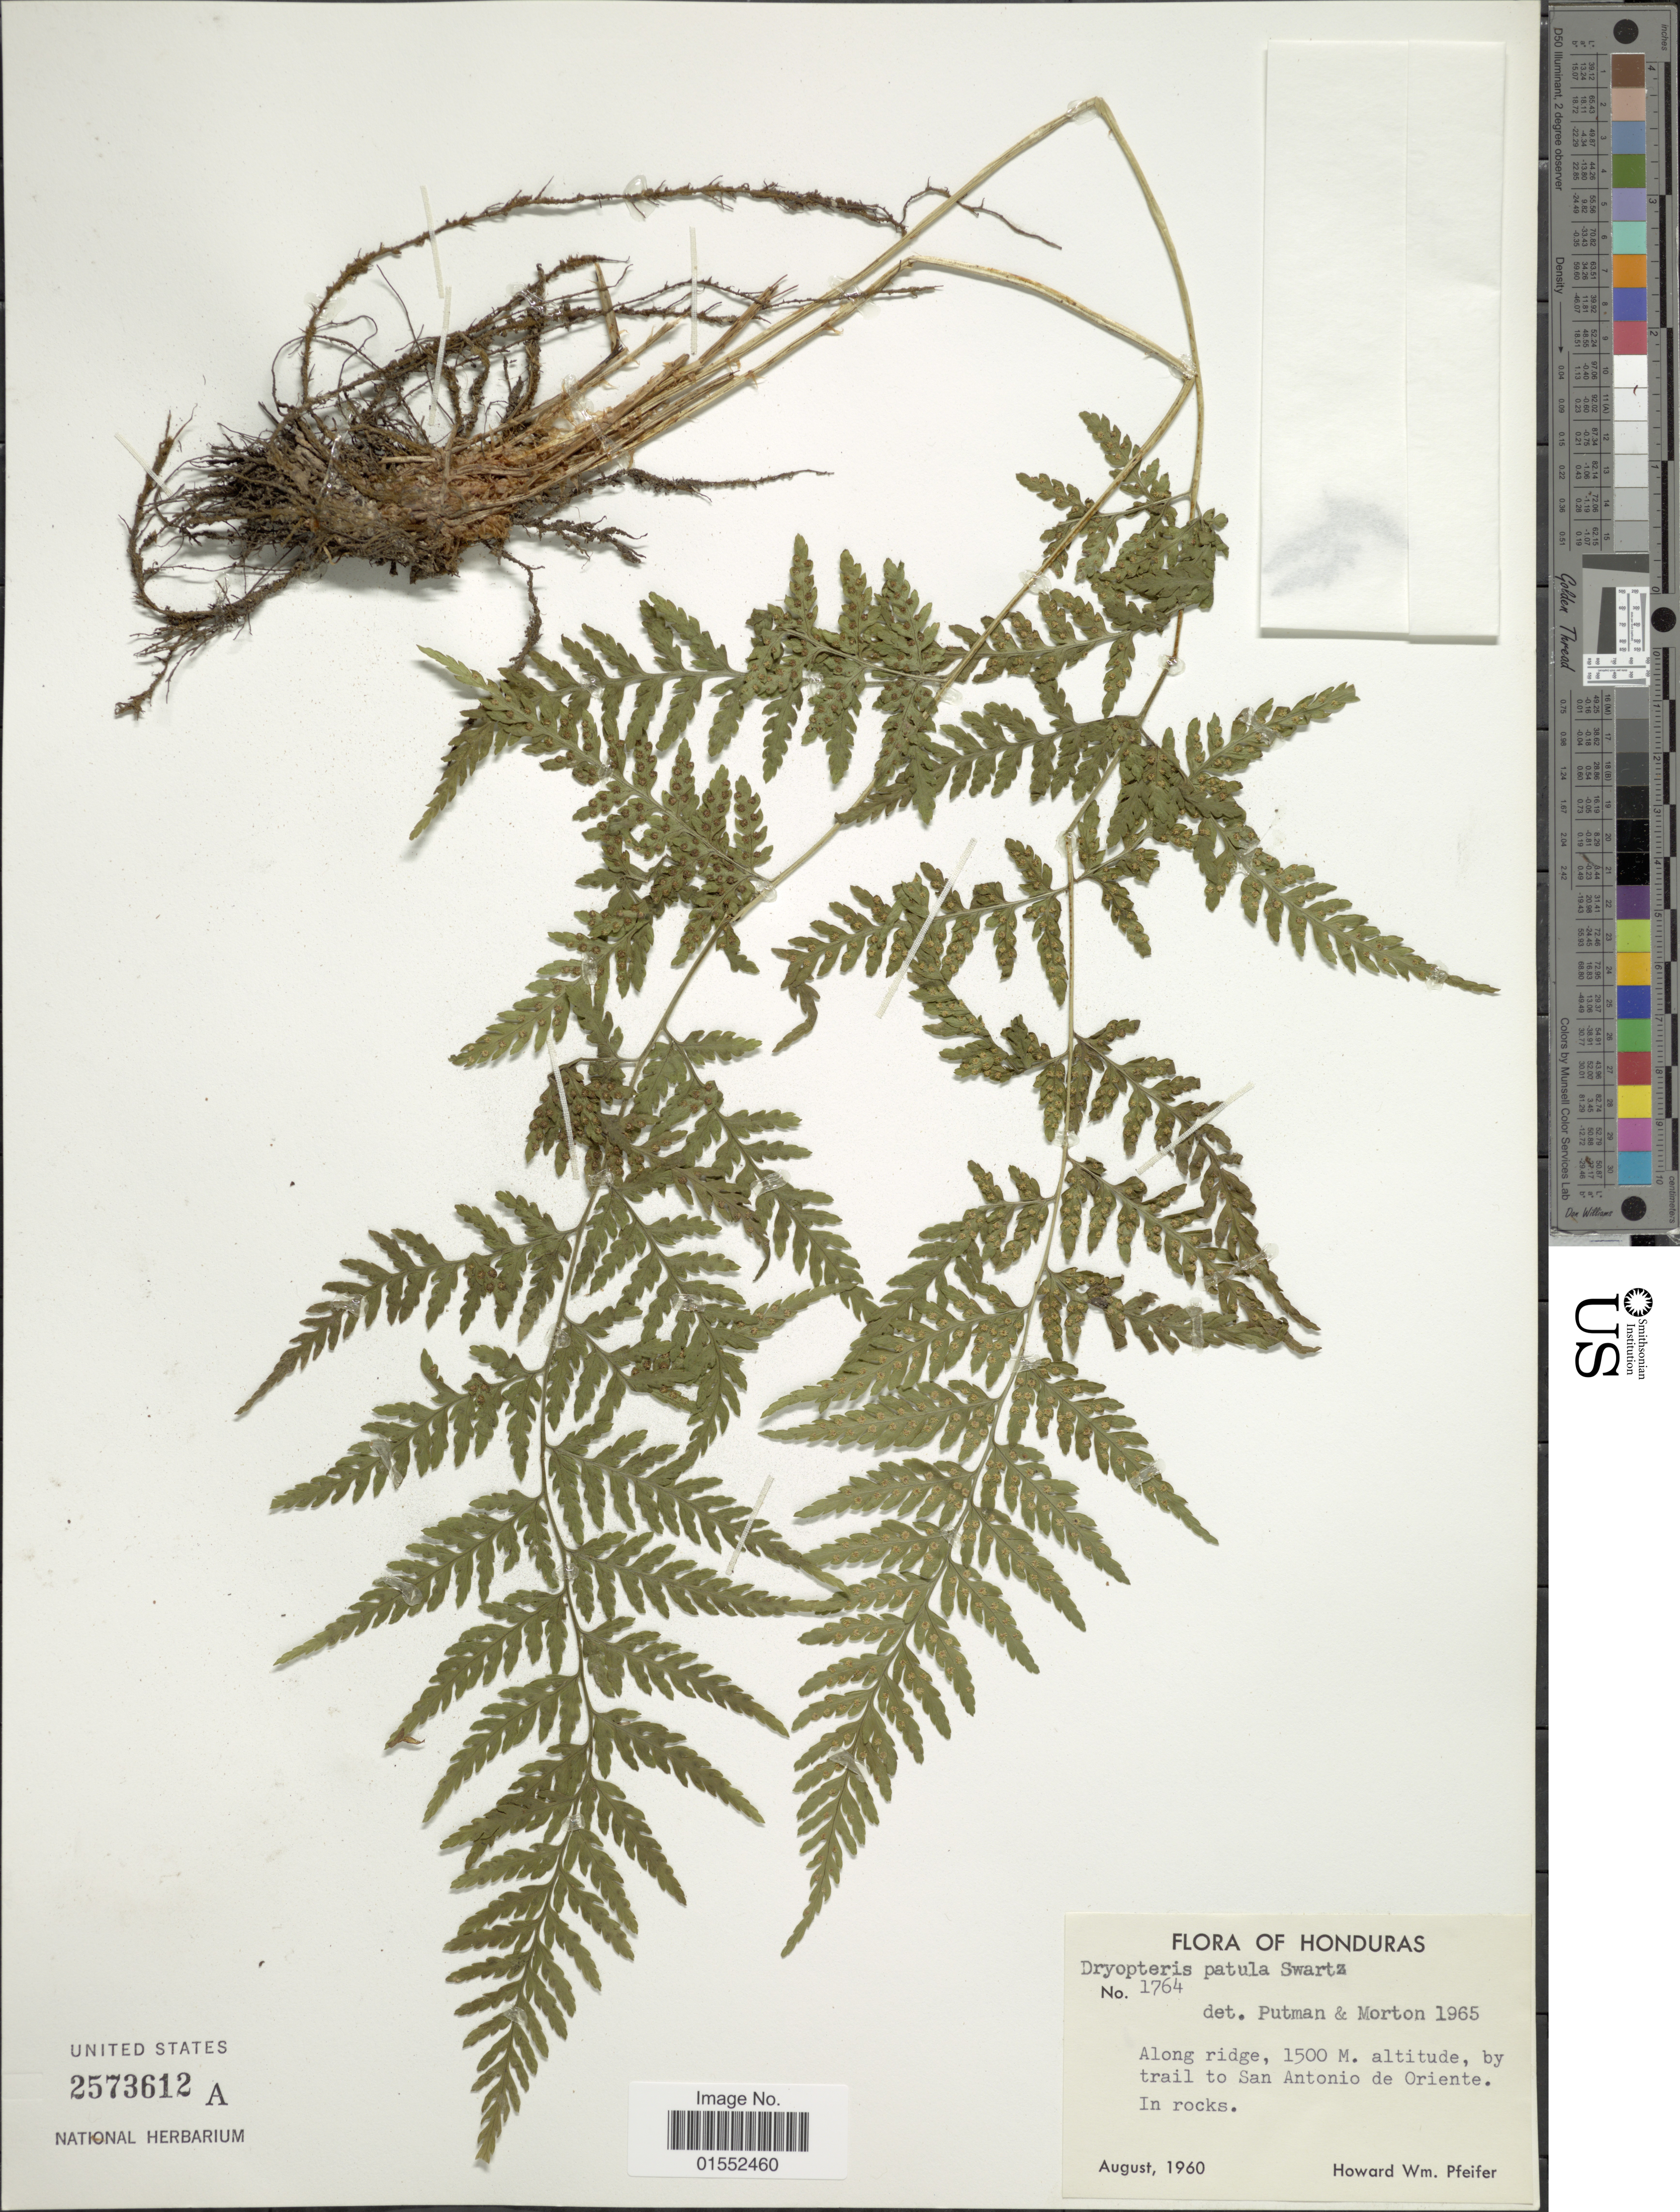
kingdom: Plantae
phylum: Tracheophyta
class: Polypodiopsida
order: Polypodiales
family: Dryopteridaceae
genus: Dryopteris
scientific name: Dryopteris patula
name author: (Sw.) Underw.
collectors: H. W. Pfeifer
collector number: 1764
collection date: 1960-08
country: Honduras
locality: Along ridge, by trail to San Antonio de Oriente. In rocks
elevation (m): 1500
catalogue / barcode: US 2573612A